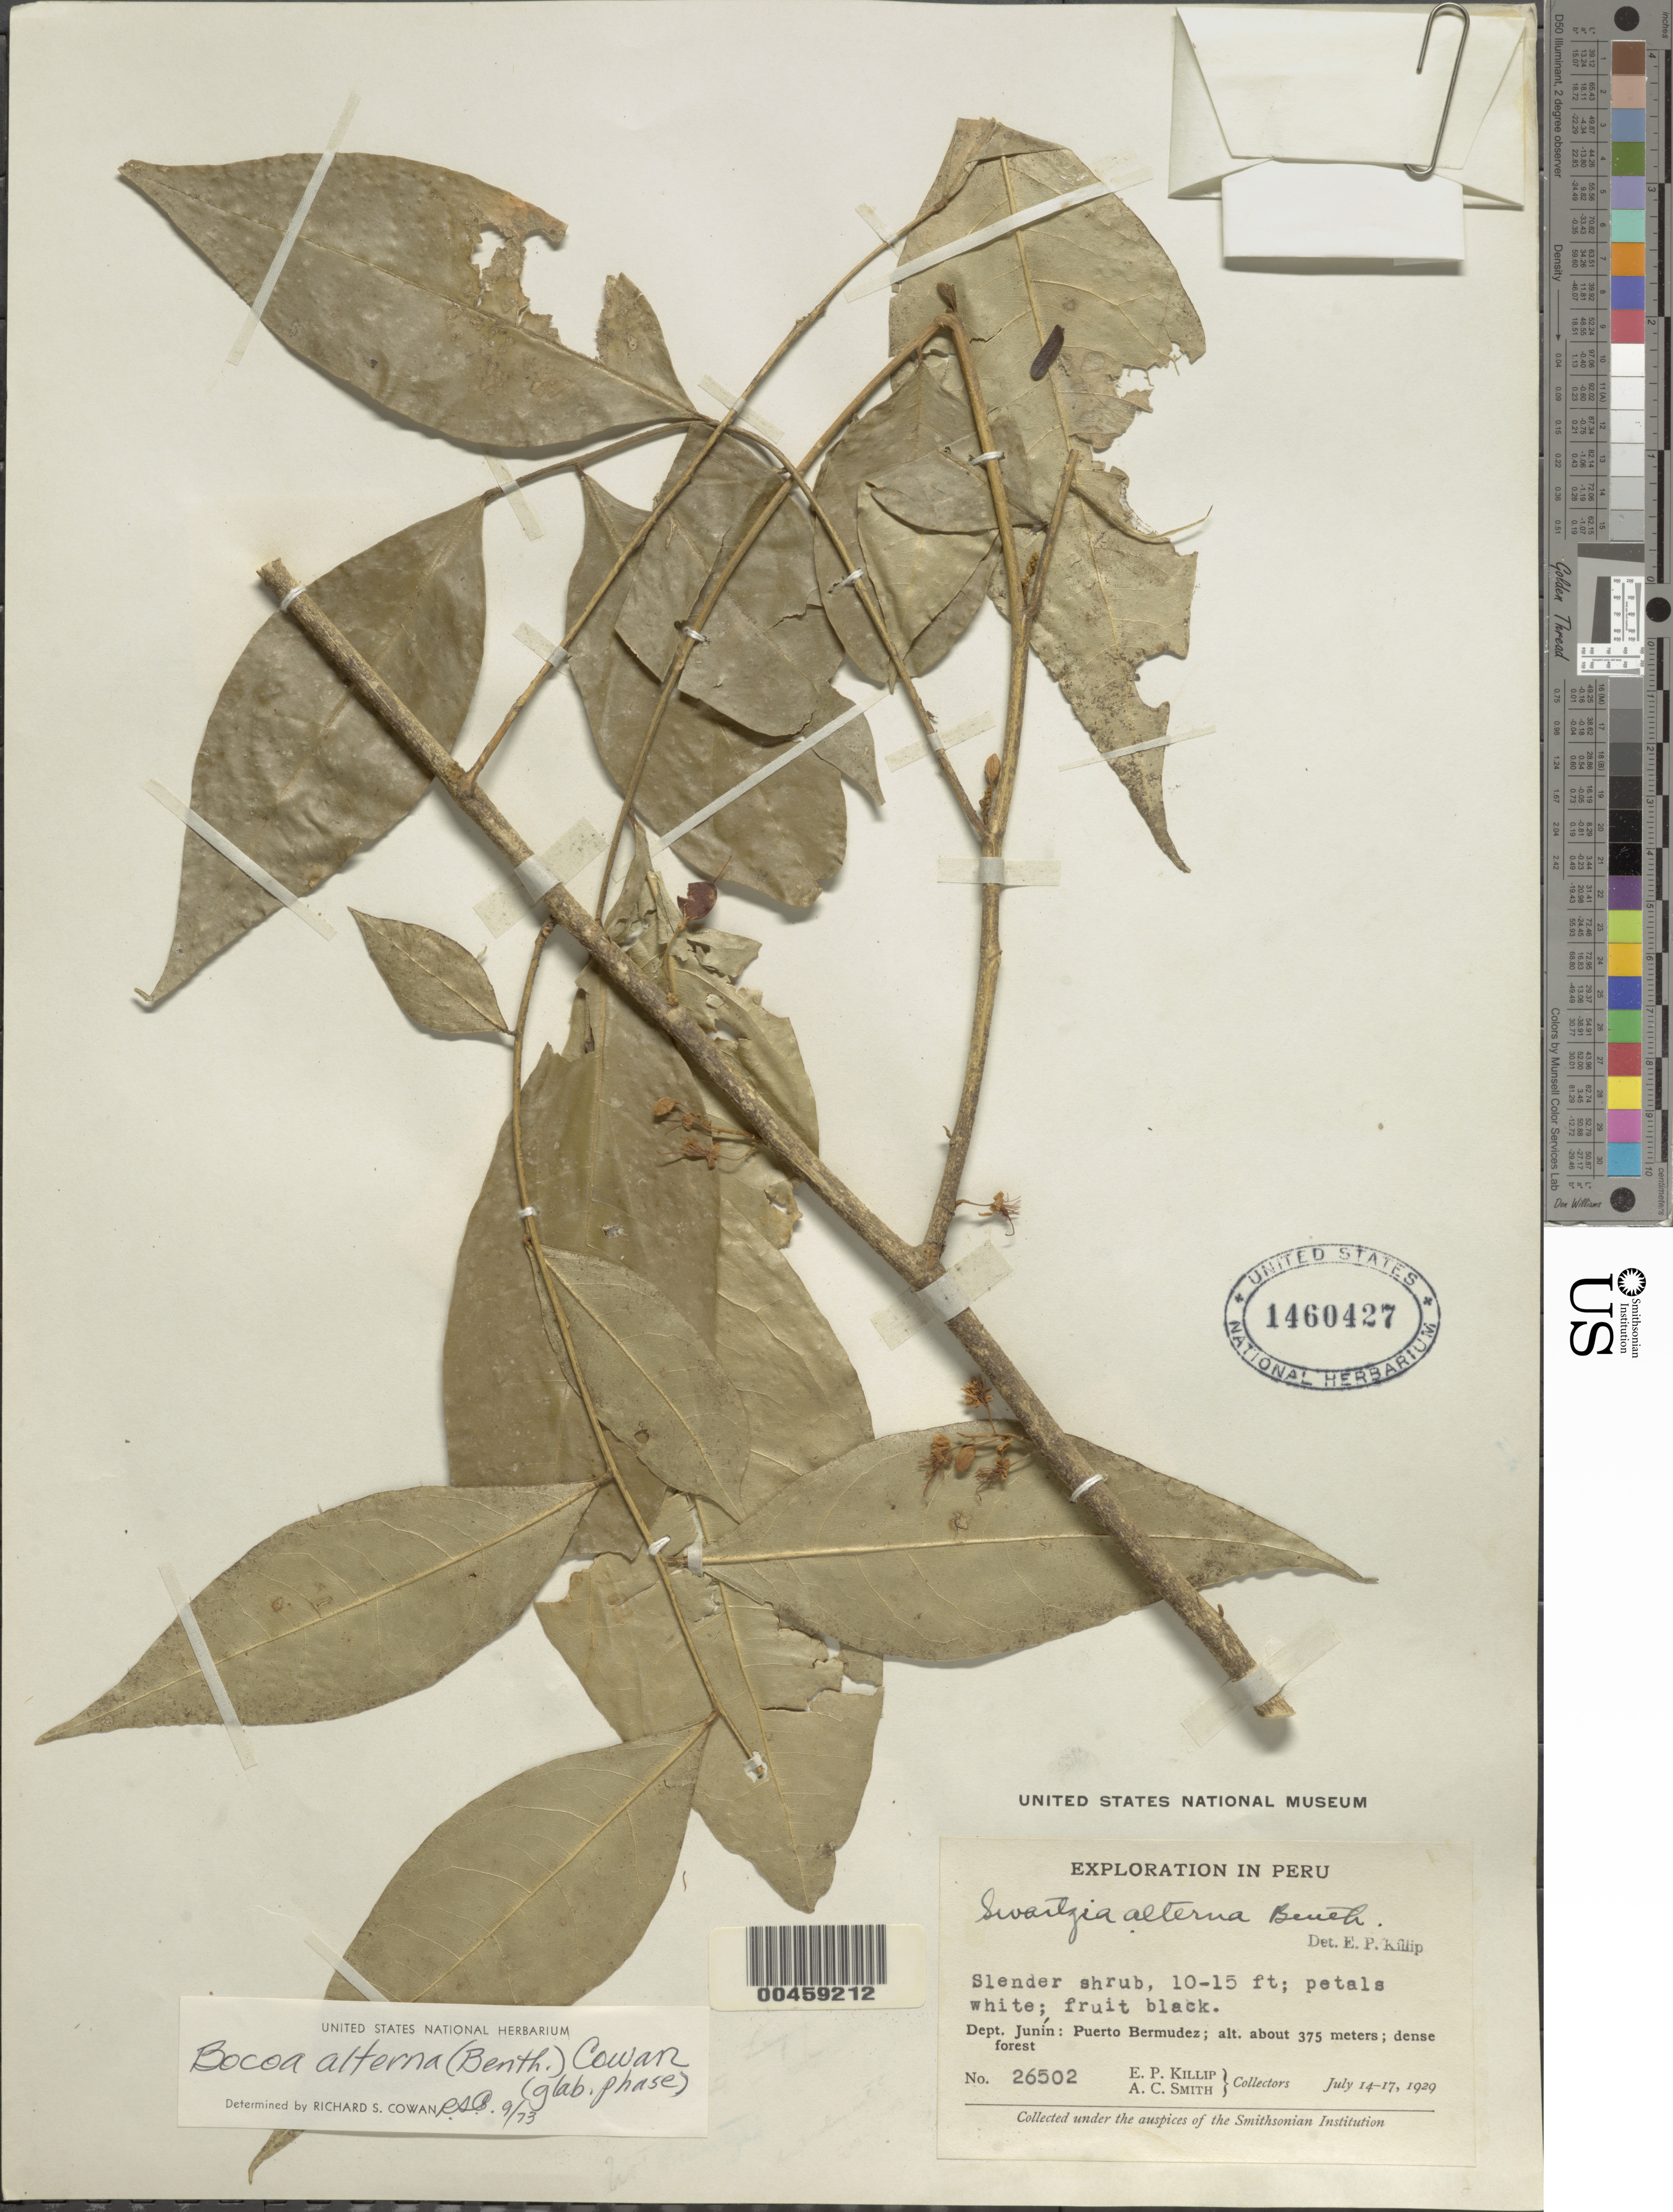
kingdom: Plantae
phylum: Tracheophyta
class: Magnoliopsida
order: Fabales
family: Fabaceae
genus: Bocoa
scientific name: Bocoa alterna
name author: (Benth.) R.S. Cowan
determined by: Cowan, R. S.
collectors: E. P. Killip & A. C. Smith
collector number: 26502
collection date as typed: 14 Jul 1929 to 17 Jul 1929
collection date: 1929-07-14/1929-07-17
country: Peru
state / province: Junín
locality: Puerto Bermudez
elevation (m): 375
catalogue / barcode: US 1460427